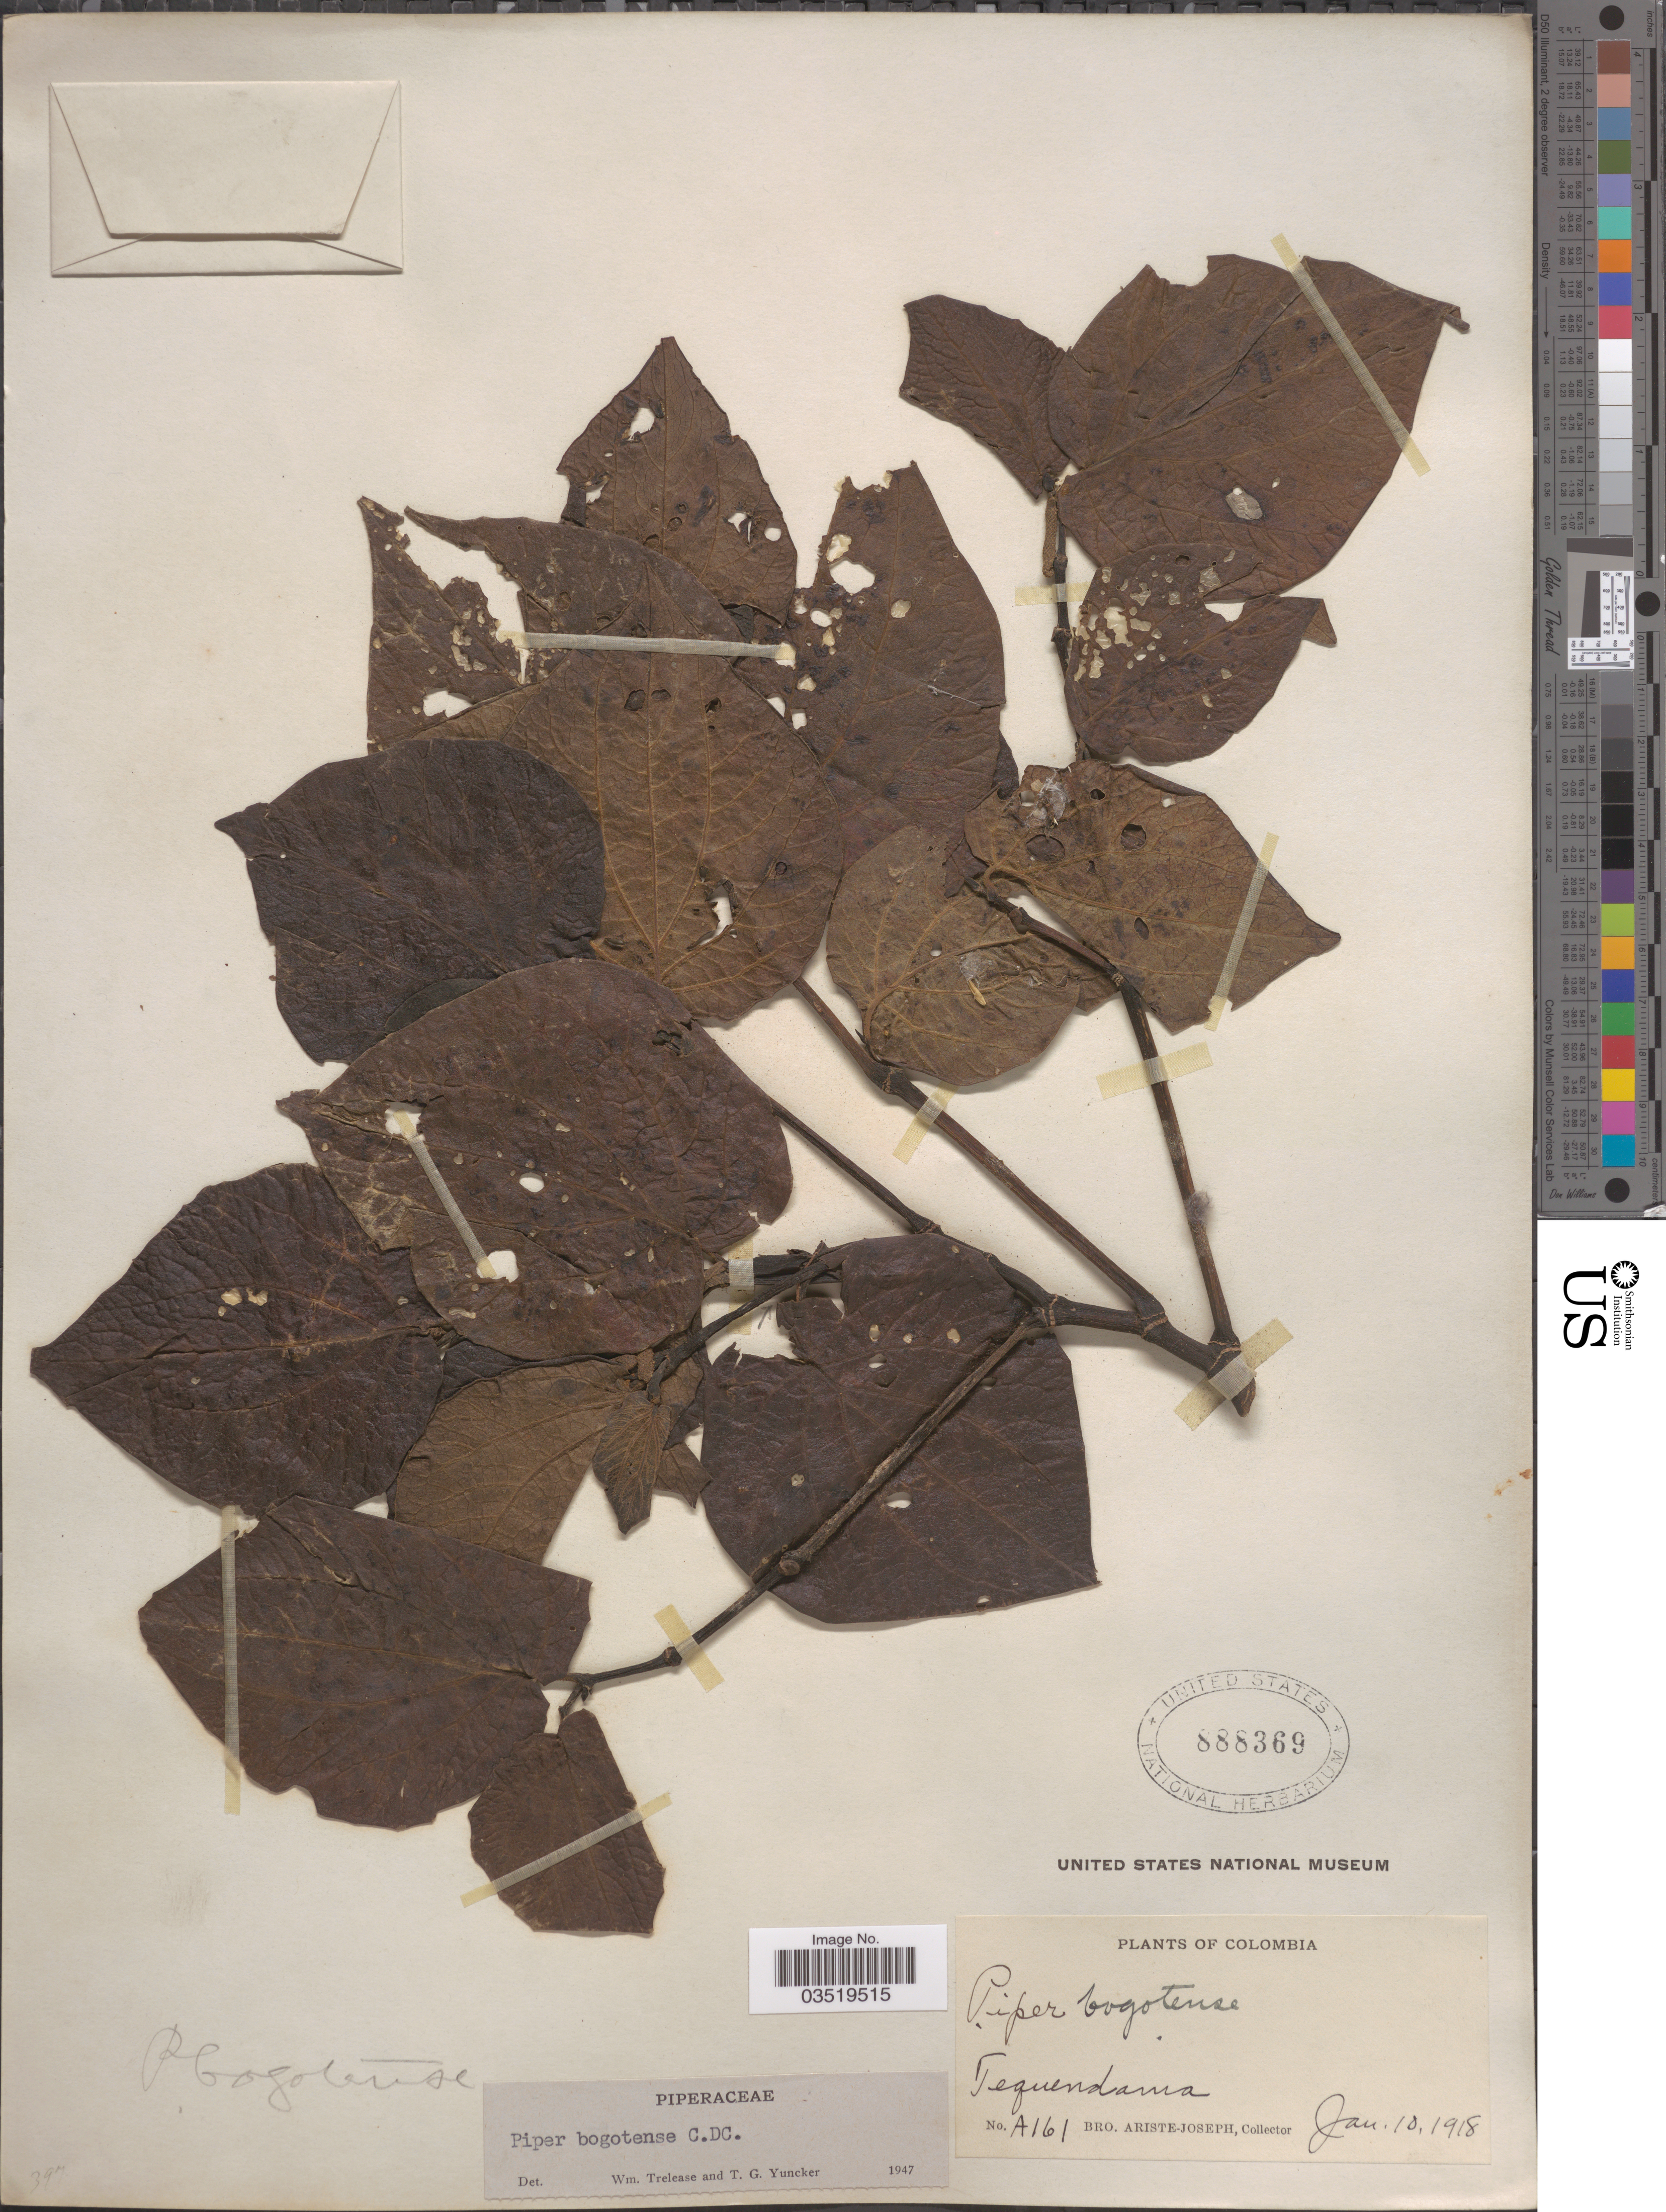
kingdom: Plantae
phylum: Tracheophyta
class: Magnoliopsida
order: Piperales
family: Piperaceae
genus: Piper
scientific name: Piper bogotense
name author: C. DC.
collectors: Bro. Ariste-Joseph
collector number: A161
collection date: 1918-01-10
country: Colombia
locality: Tequendama.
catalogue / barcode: US 888369